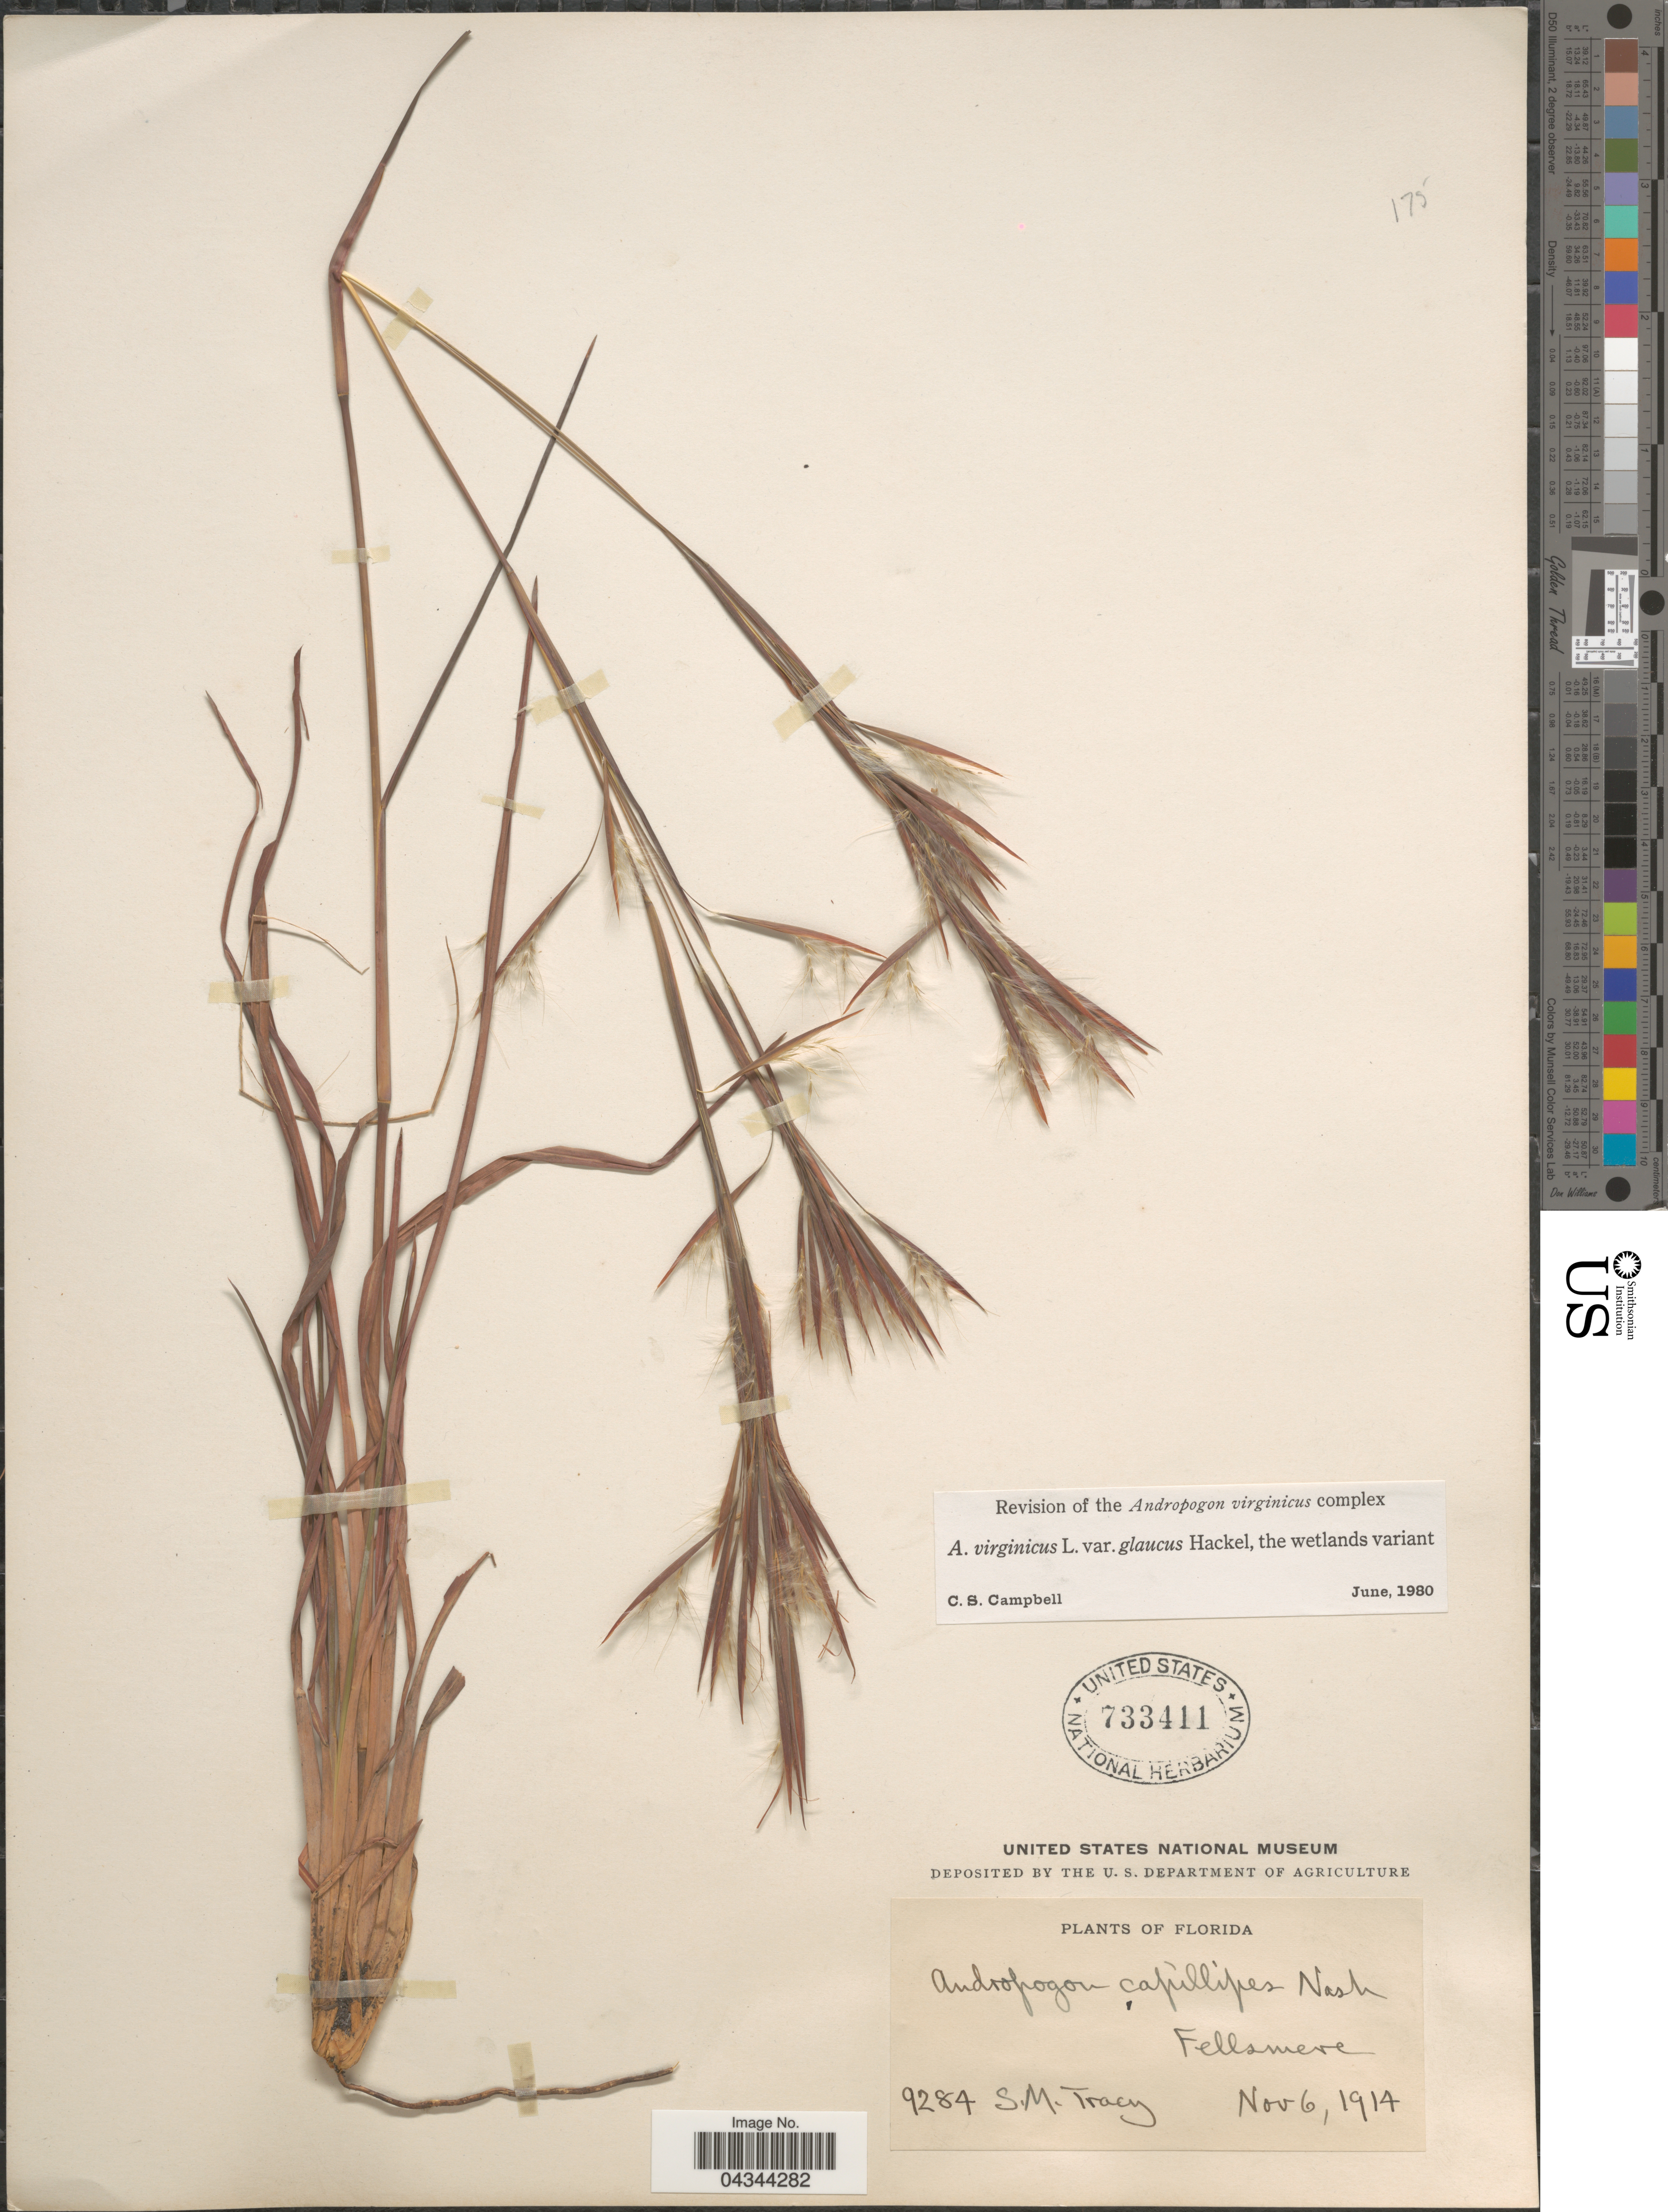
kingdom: Plantae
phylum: Tracheophyta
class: Liliopsida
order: Poales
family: Poaceae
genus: Andropogon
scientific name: Andropogon virginicus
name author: L.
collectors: S. M. Tracy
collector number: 9284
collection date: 1914-11-06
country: United States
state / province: Florida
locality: Fellsmere.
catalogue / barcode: US 733411